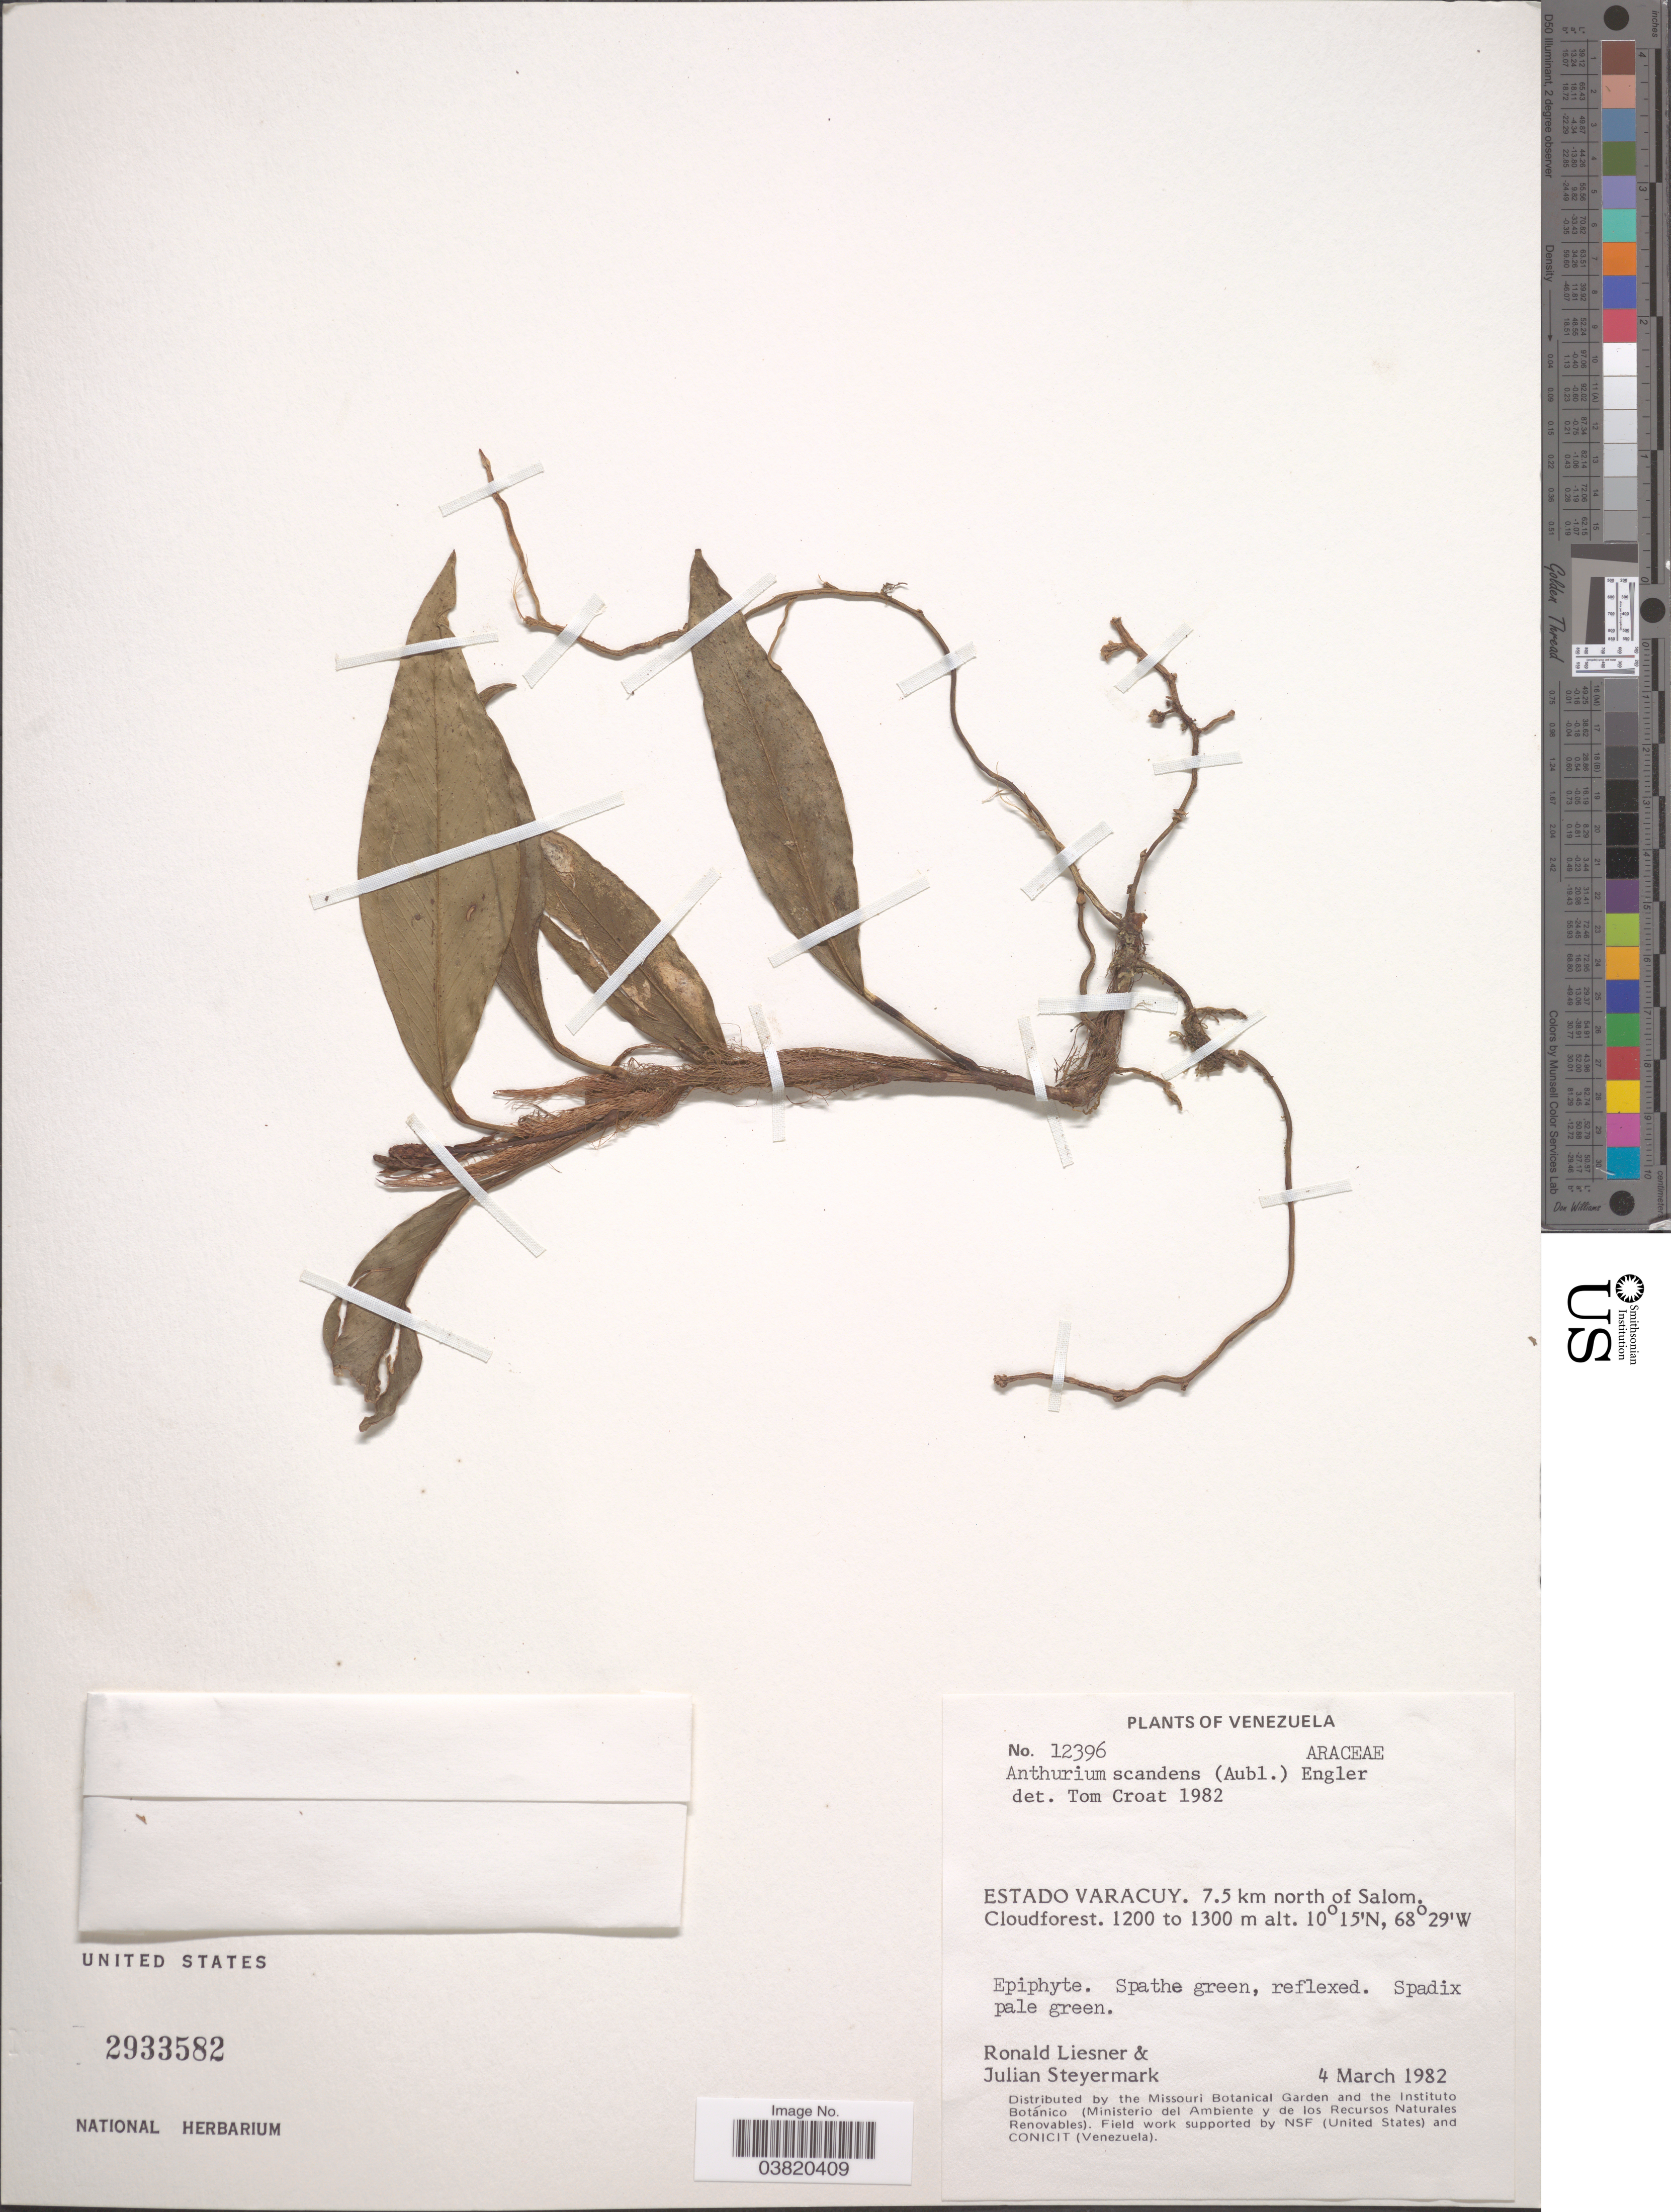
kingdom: Plantae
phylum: Tracheophyta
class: Liliopsida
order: Alismatales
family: Araceae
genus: Anthurium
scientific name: Anthurium scandens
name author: (Aubl.) Engl.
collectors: R. L. Liesner & J. Steyermark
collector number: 12396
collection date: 1982-03-04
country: Venezuela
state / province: Yaracuy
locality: Estado Varacuy. 7.5 km north of Salom.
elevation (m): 1200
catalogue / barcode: US 2933582